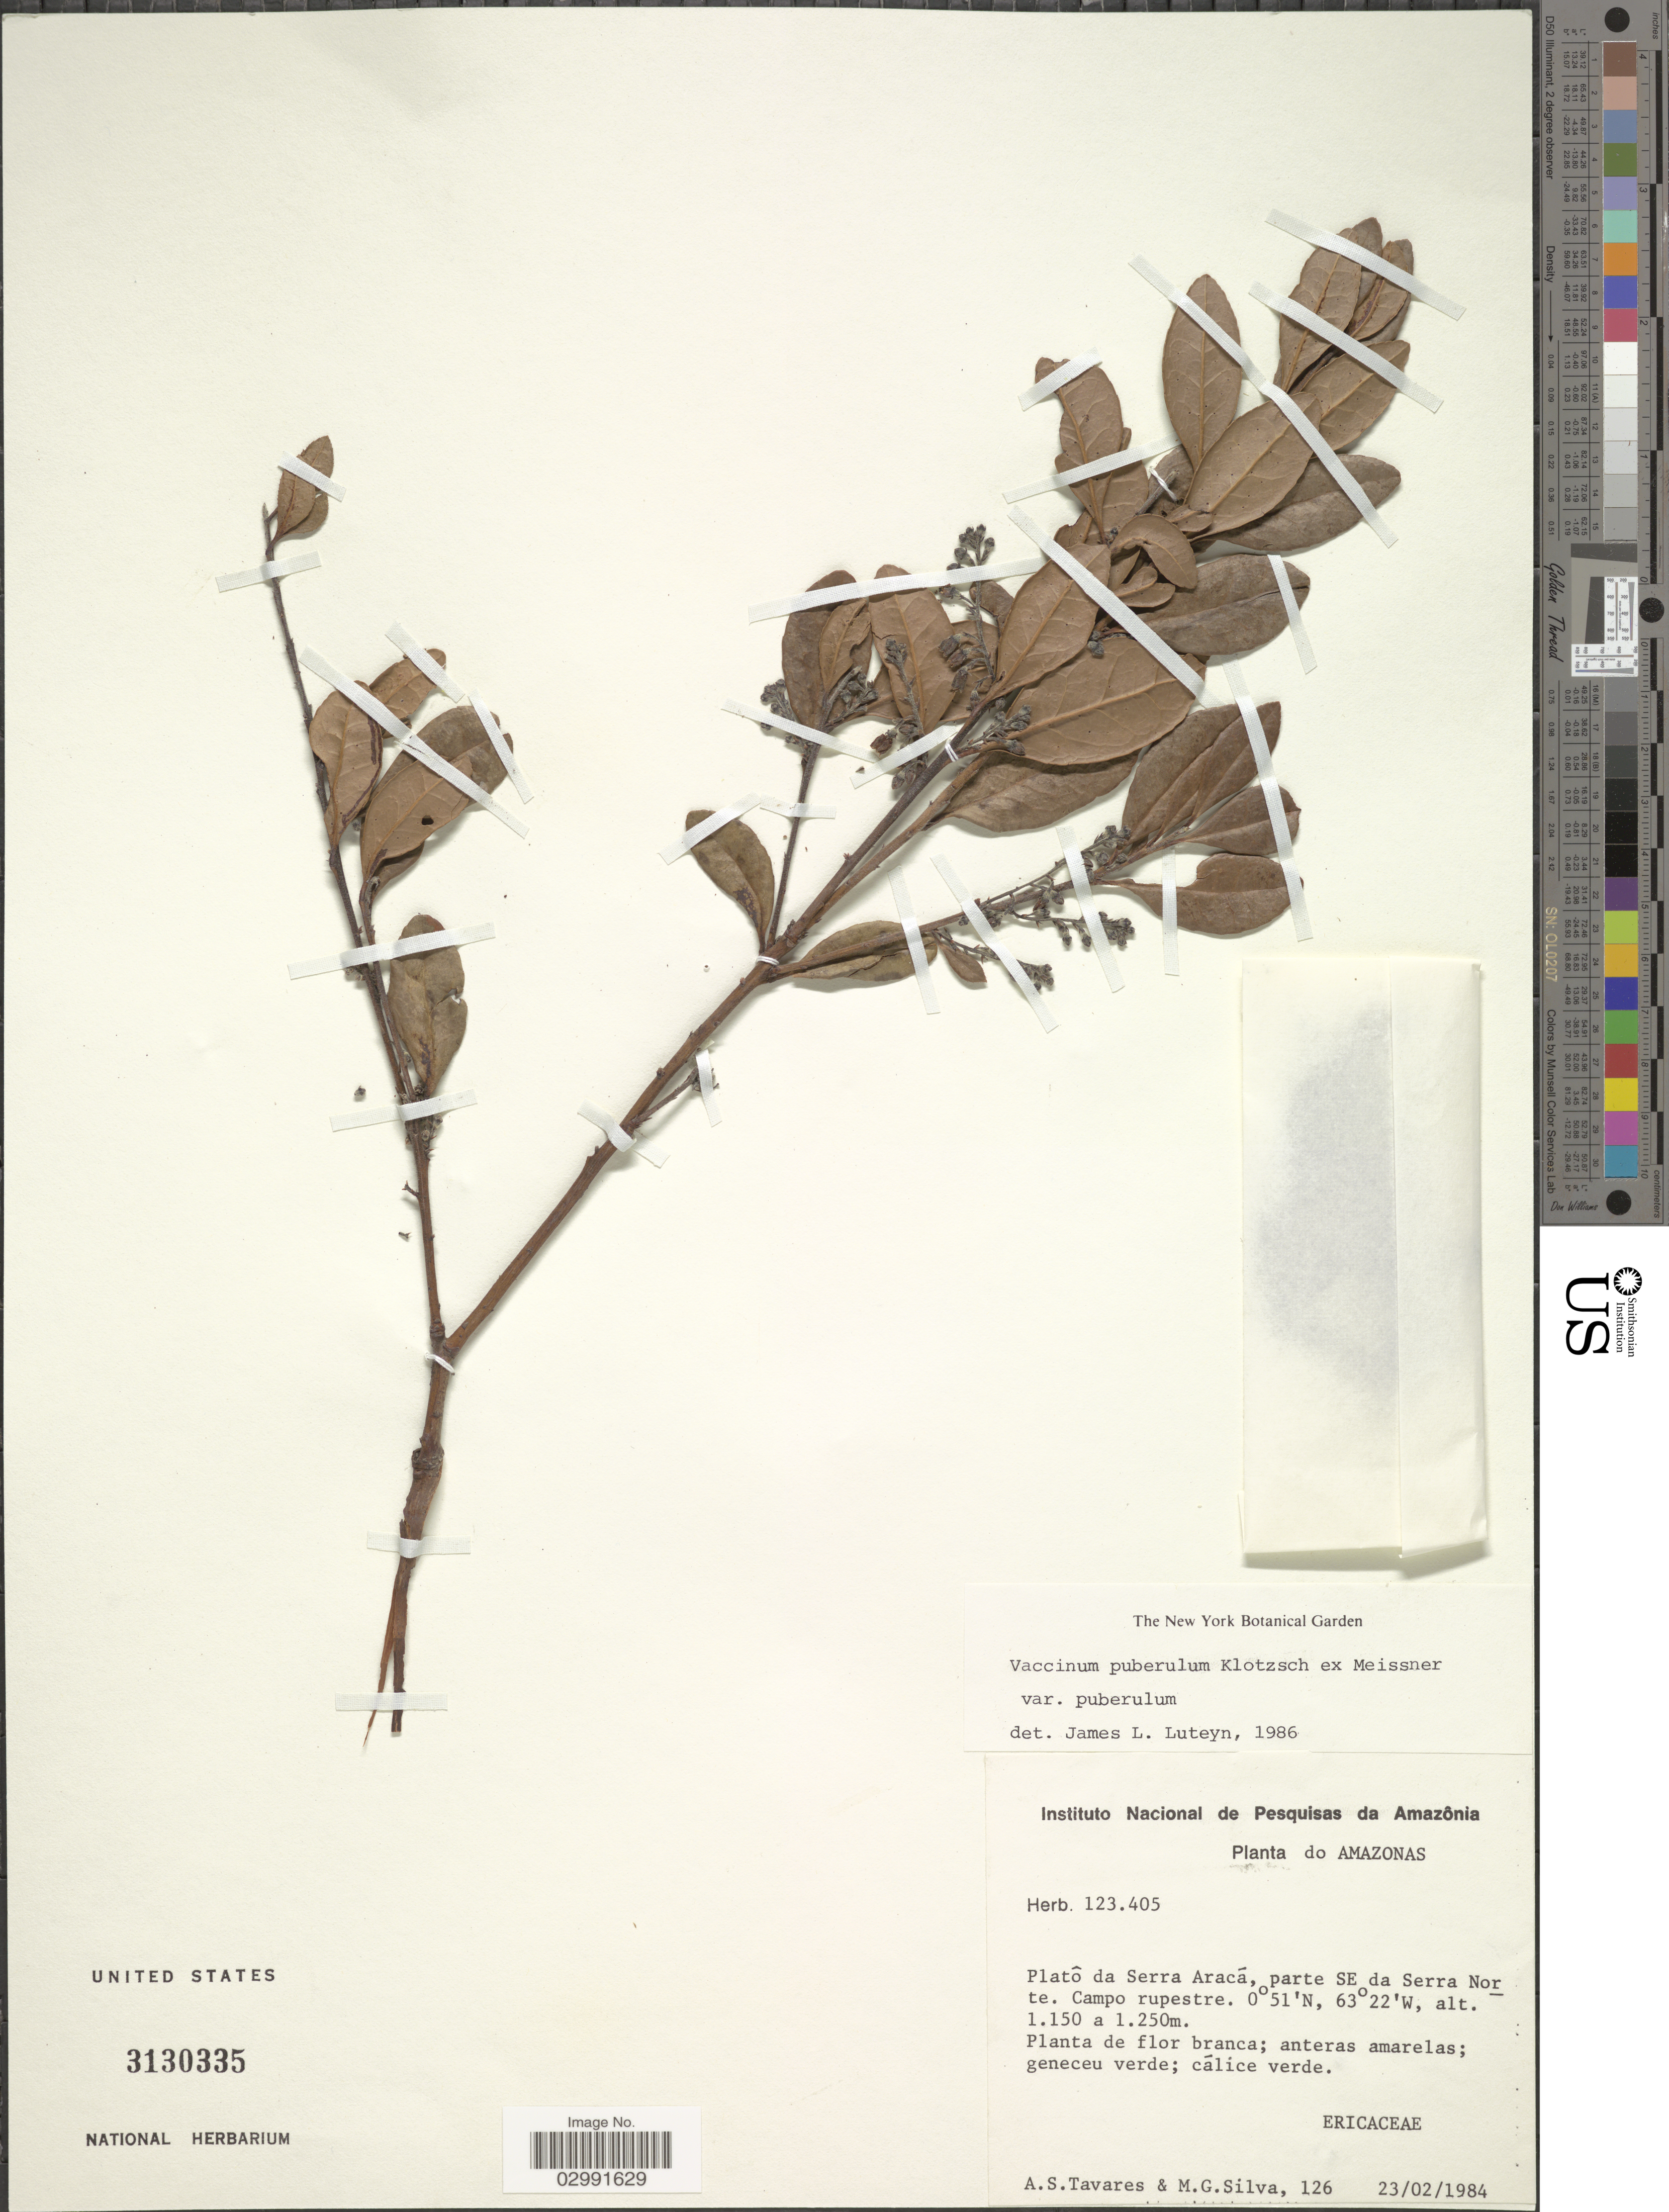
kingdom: Plantae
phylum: Tracheophyta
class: Magnoliopsida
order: Ericales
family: Ericaceae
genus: Vaccinium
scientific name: Vaccinium puberulum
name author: Klotzsch ex Meisn.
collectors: A. S. Tavares & M. G. Silva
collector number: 126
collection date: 1984-02-23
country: Brazil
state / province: Amazonas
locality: Platô da Serra Aracá, parte SE da Serra Norte. Campo rupestre.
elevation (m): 1150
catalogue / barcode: US 3130335